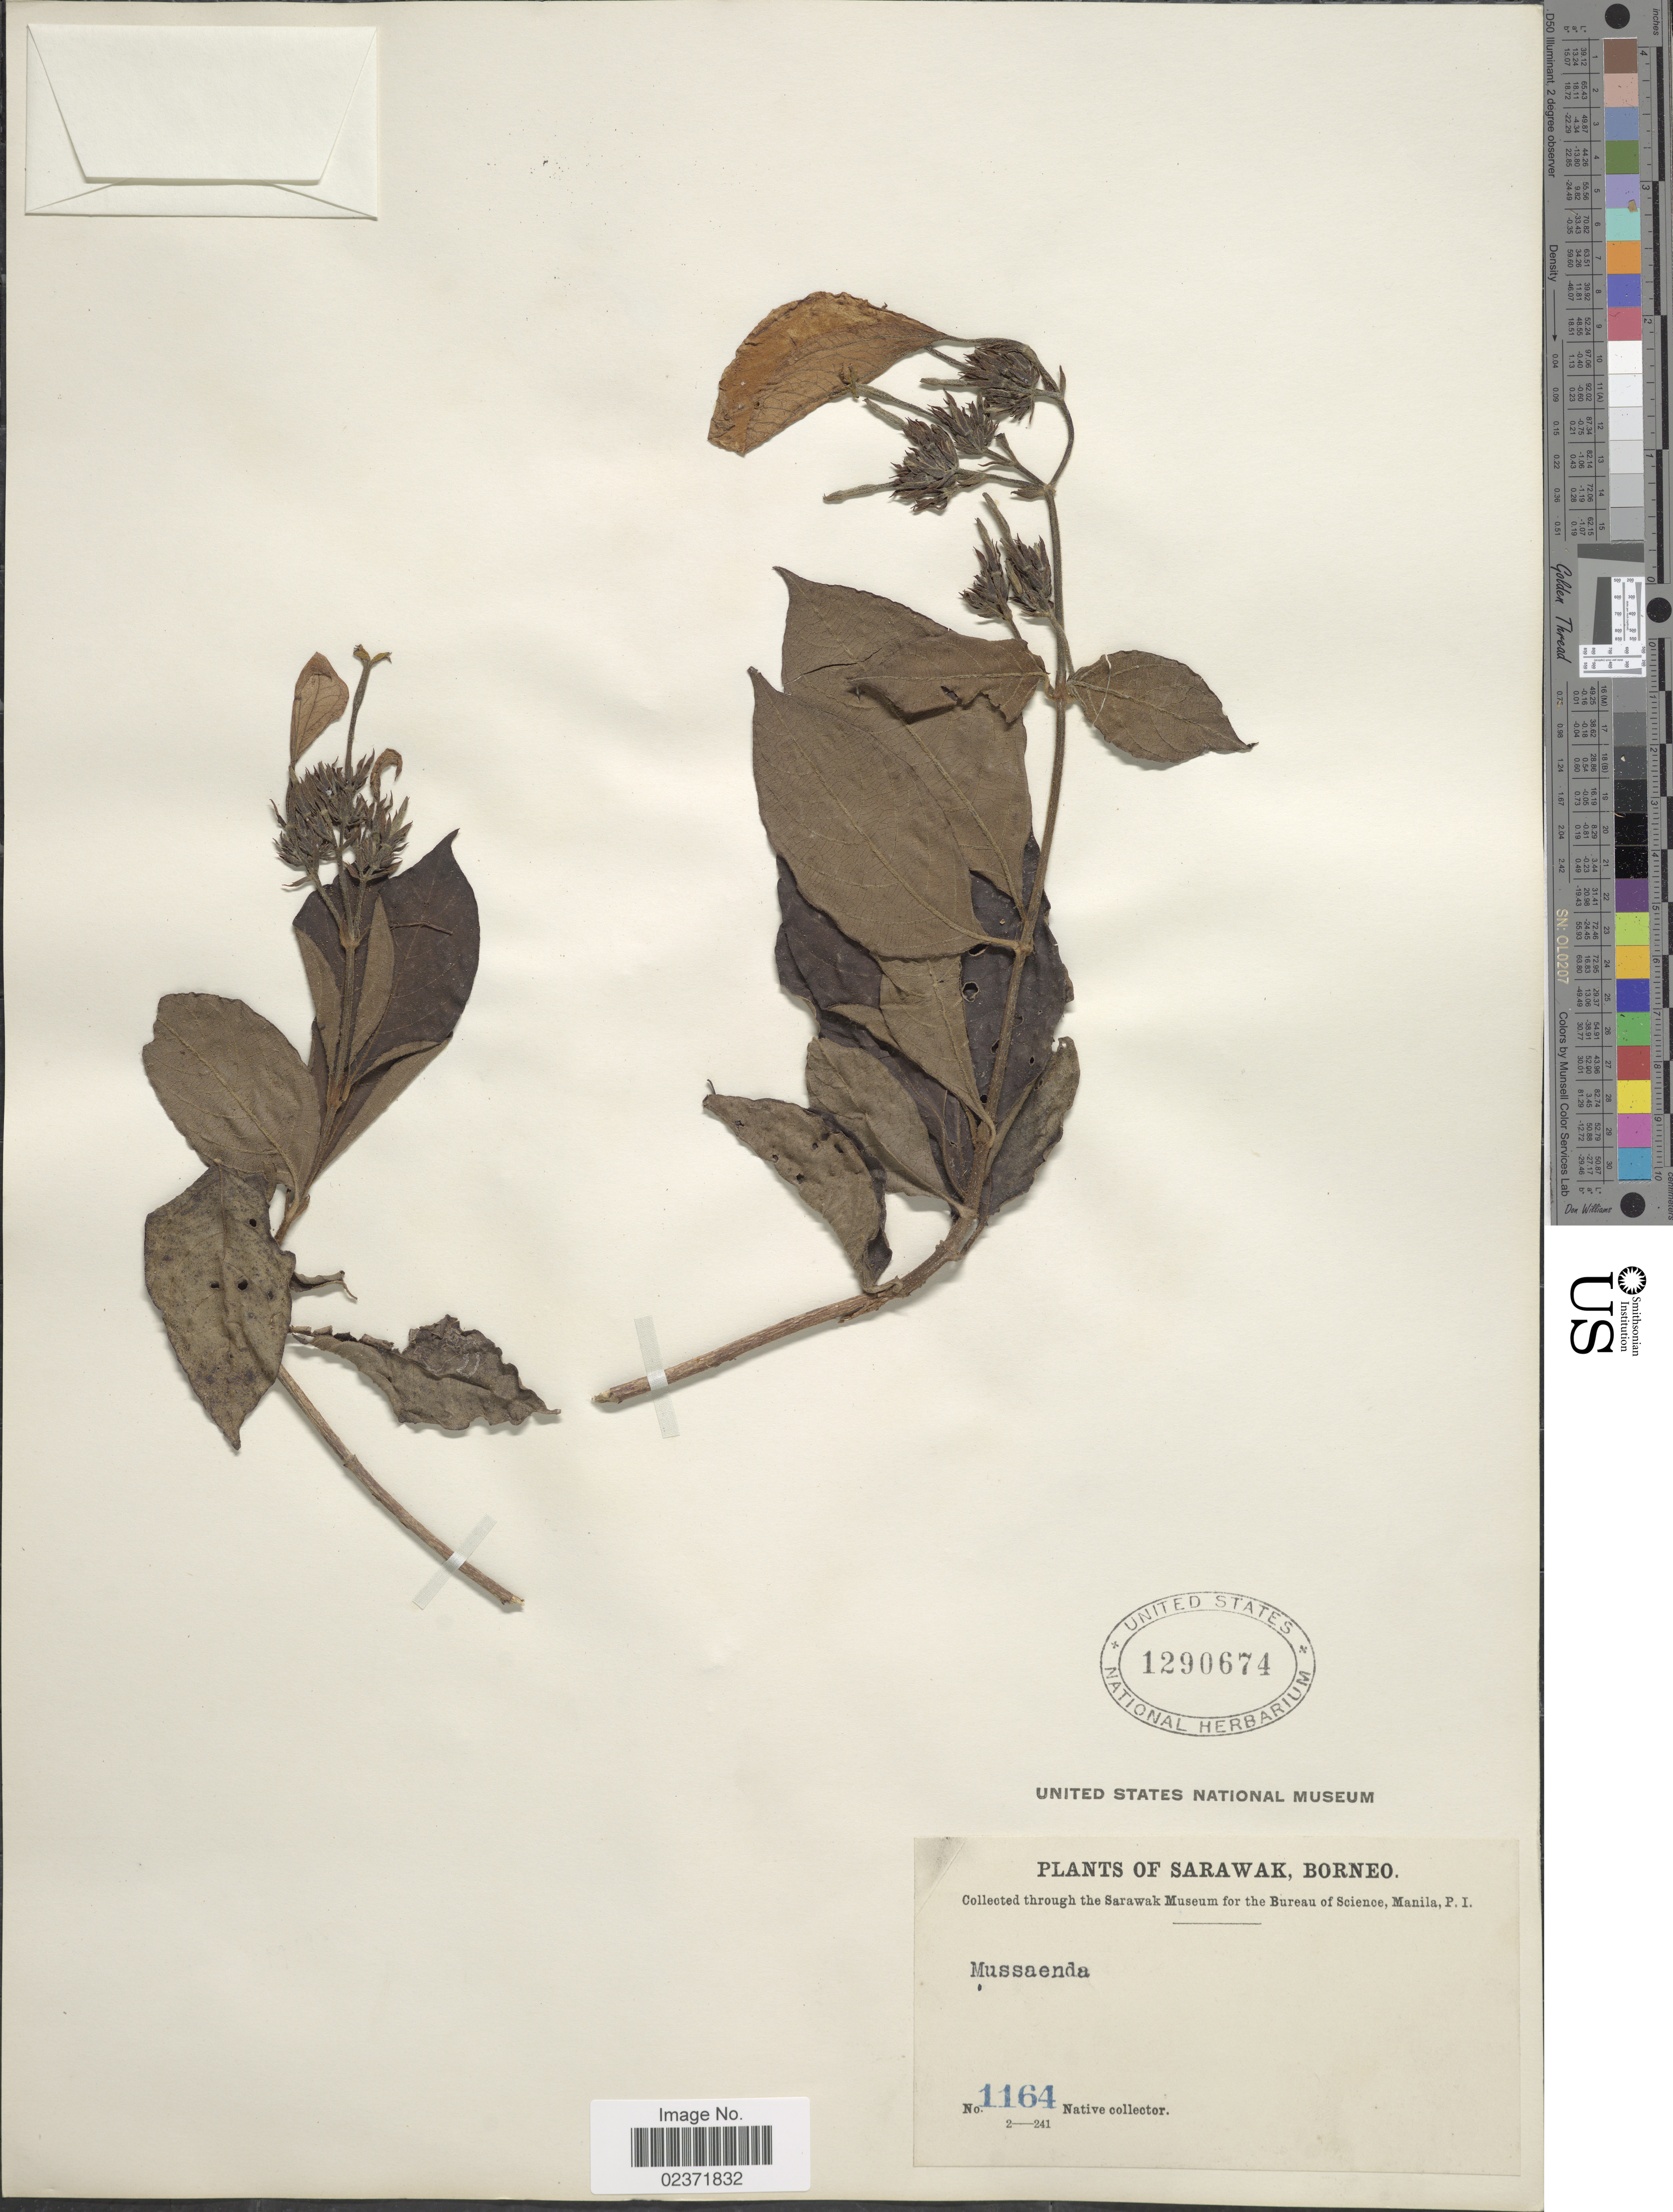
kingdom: Plantae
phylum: Tracheophyta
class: Magnoliopsida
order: Gentianales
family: Rubiaceae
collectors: Native collector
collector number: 1164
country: Malaysia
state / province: Sarawak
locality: Sarawak, Borneo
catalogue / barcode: US 1290674